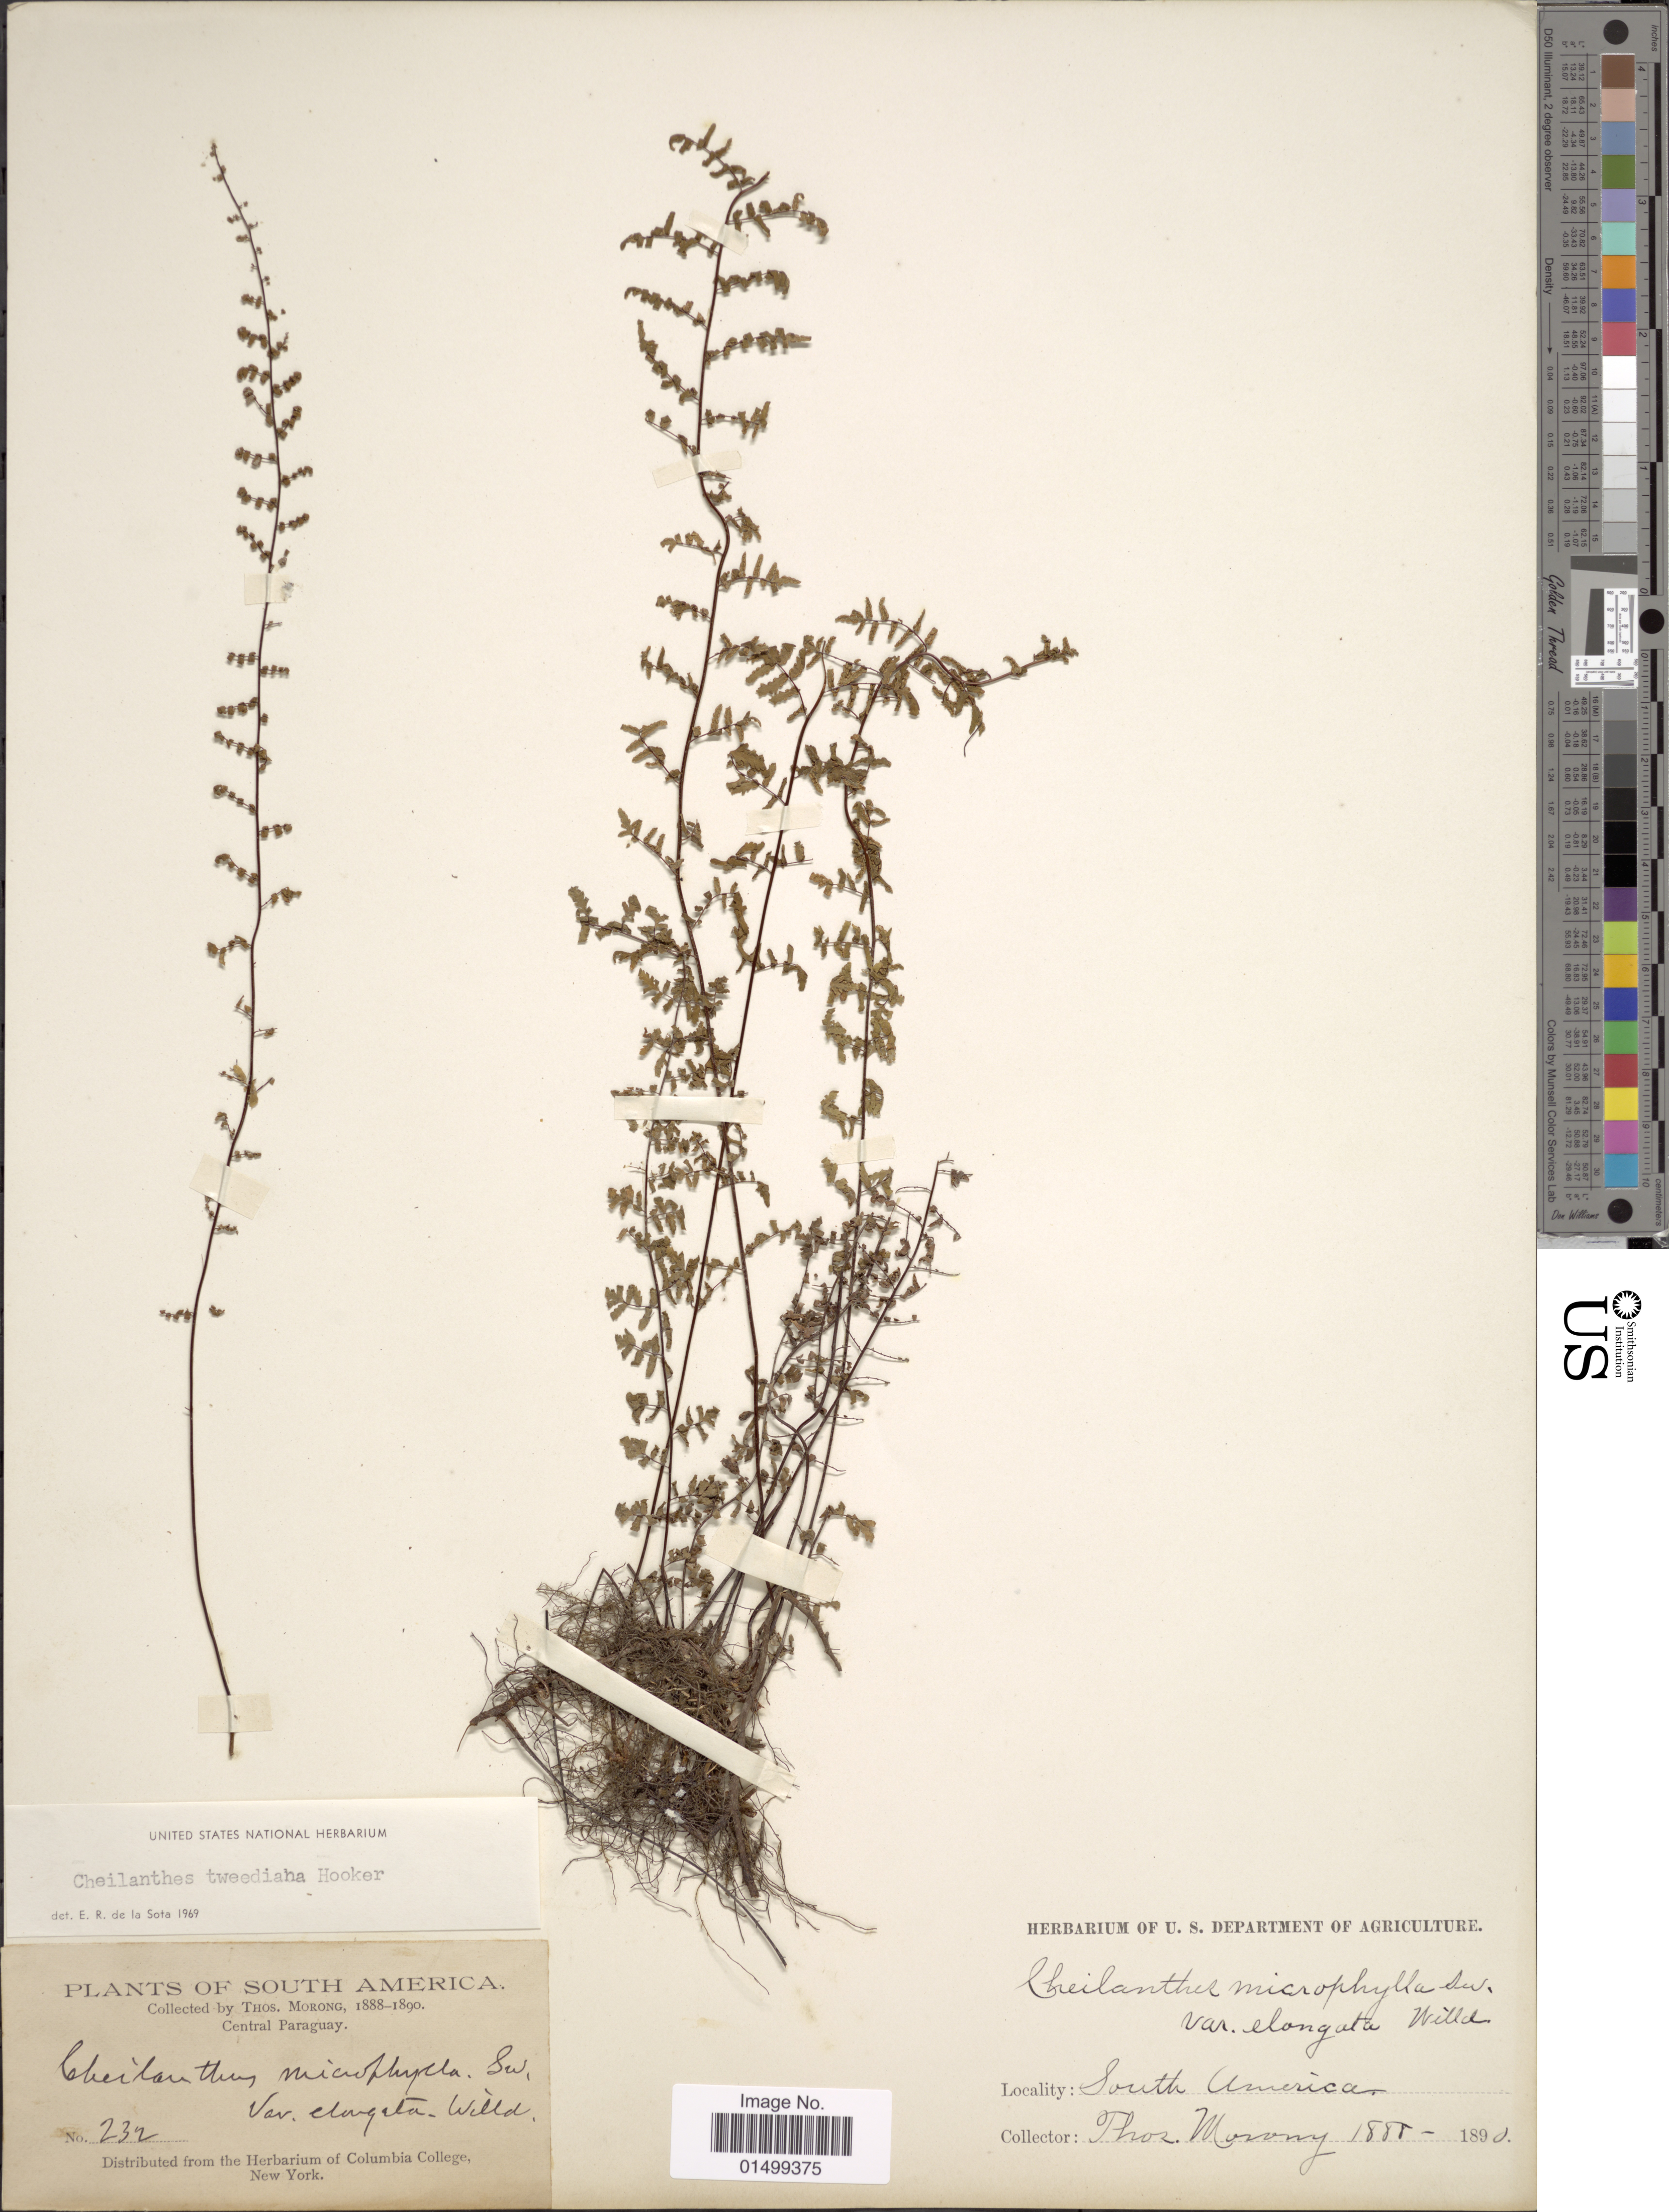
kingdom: Plantae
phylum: Tracheophyta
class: Polypodiopsida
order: Polypodiales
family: Pteridaceae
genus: Cheilanthes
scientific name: Cheilanthes tweediana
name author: Hook.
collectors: ex herb. T. Morong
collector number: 232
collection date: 1888/1890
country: Paraguay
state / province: Central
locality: Central Paraguay, South America.